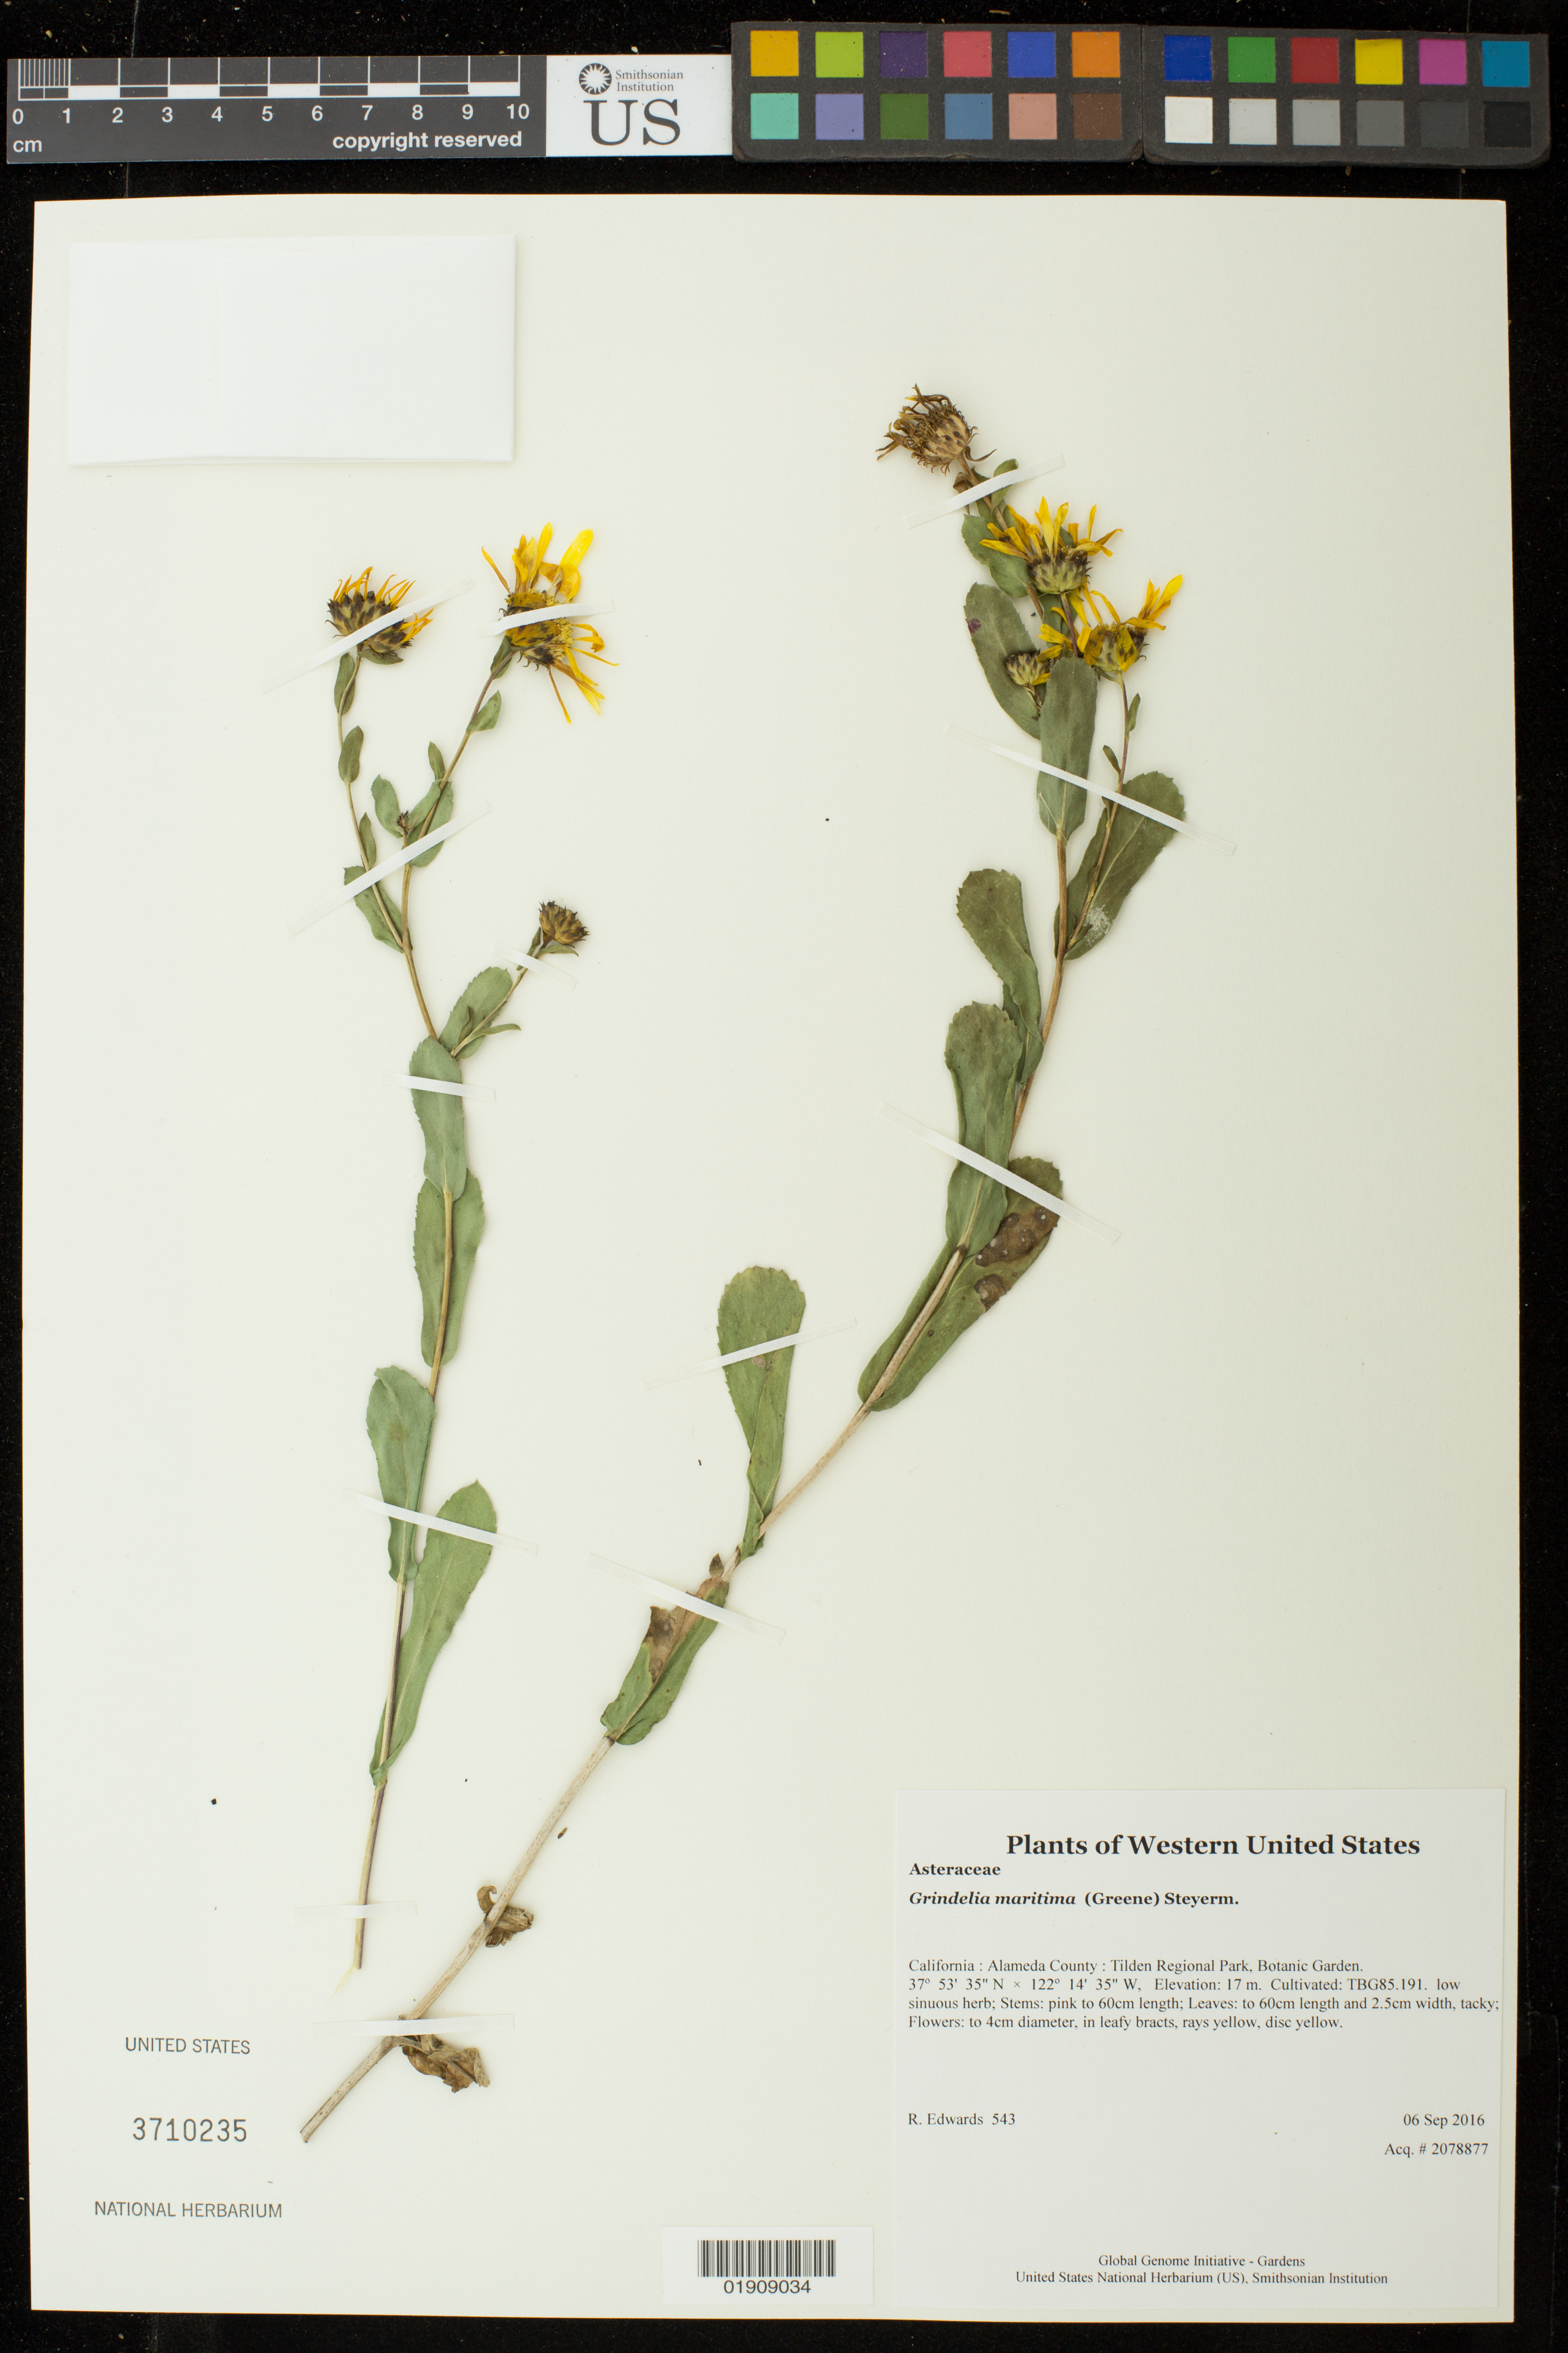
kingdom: Plantae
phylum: Tracheophyta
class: Magnoliopsida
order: Asterales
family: Asteraceae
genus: Grindelia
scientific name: Grindelia maritima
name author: (Greene) Steyerm.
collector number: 543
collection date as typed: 6 September 2016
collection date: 2016-09-06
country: United States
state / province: California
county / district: Alameda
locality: Tilden Regional Park, Botanic Garden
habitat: Cultivated: TBG85.191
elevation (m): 16.9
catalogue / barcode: US 3710235